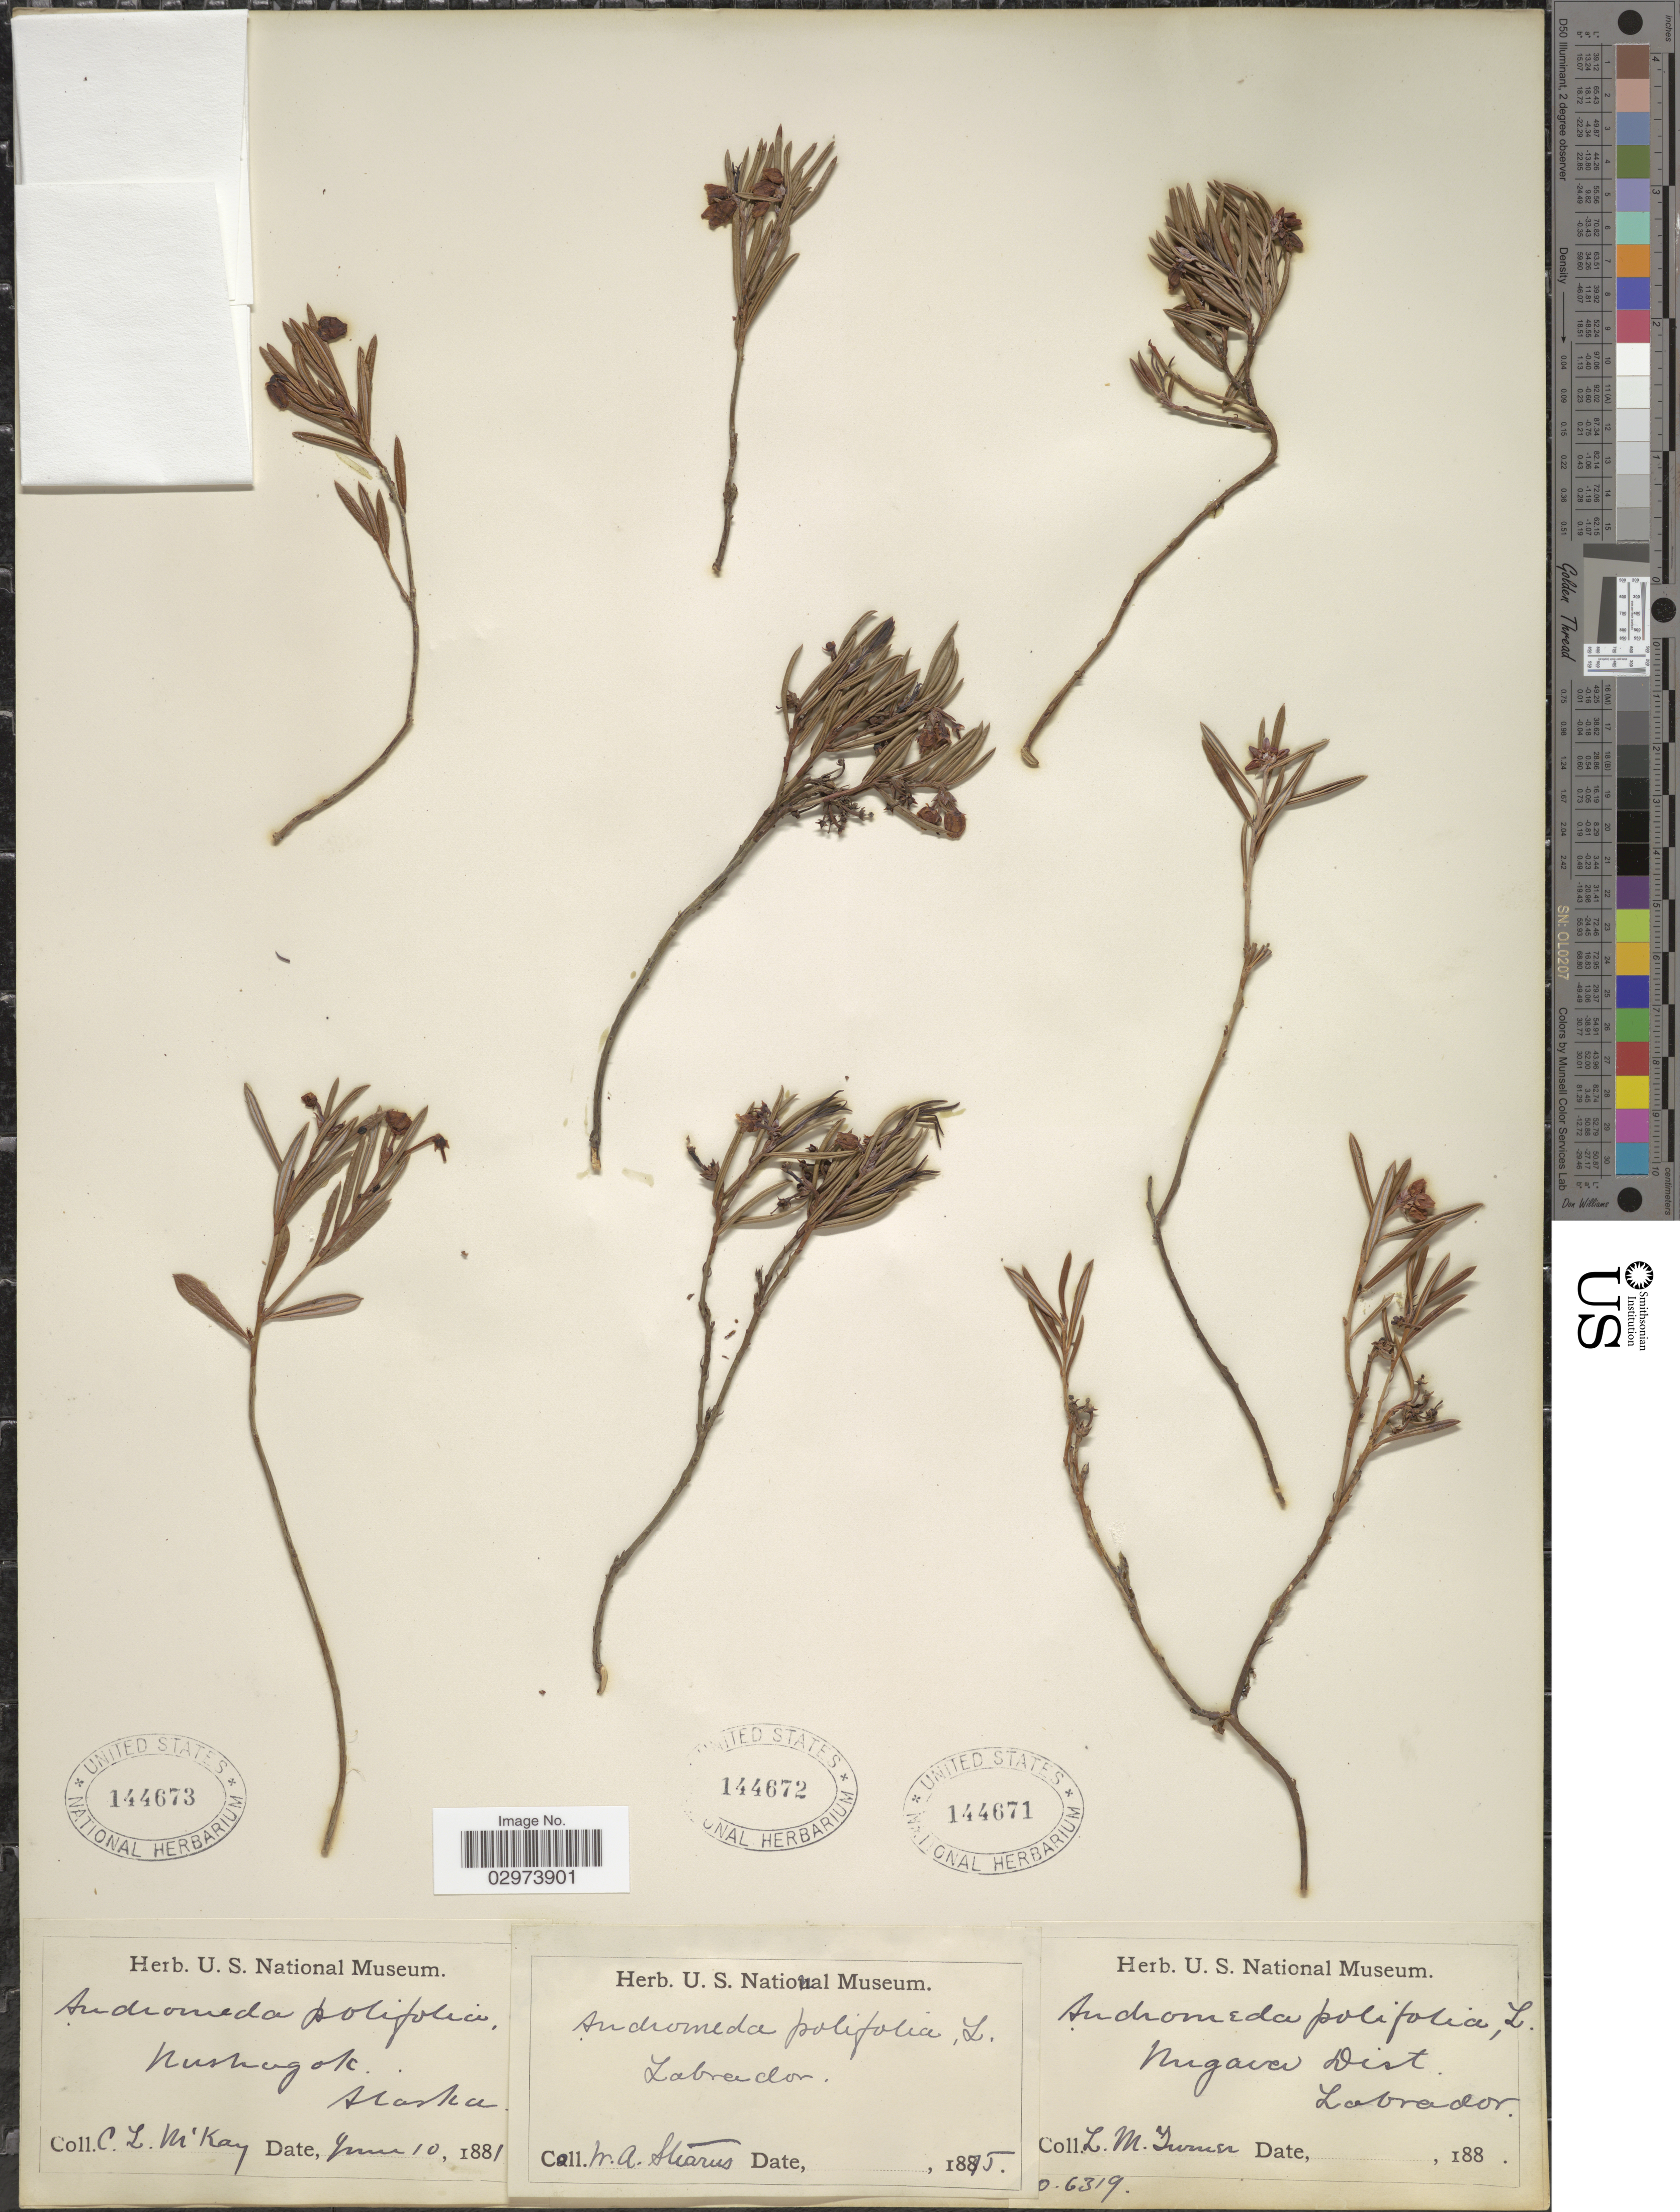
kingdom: Plantae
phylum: Tracheophyta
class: Magnoliopsida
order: Ericales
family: Ericaceae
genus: Andromeda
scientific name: Andromeda polifolia var. latifolia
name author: Aiton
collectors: C. McKay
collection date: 1881-06-10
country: United States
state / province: Alaska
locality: Nushagak, Alaska.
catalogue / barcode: US 144673-3